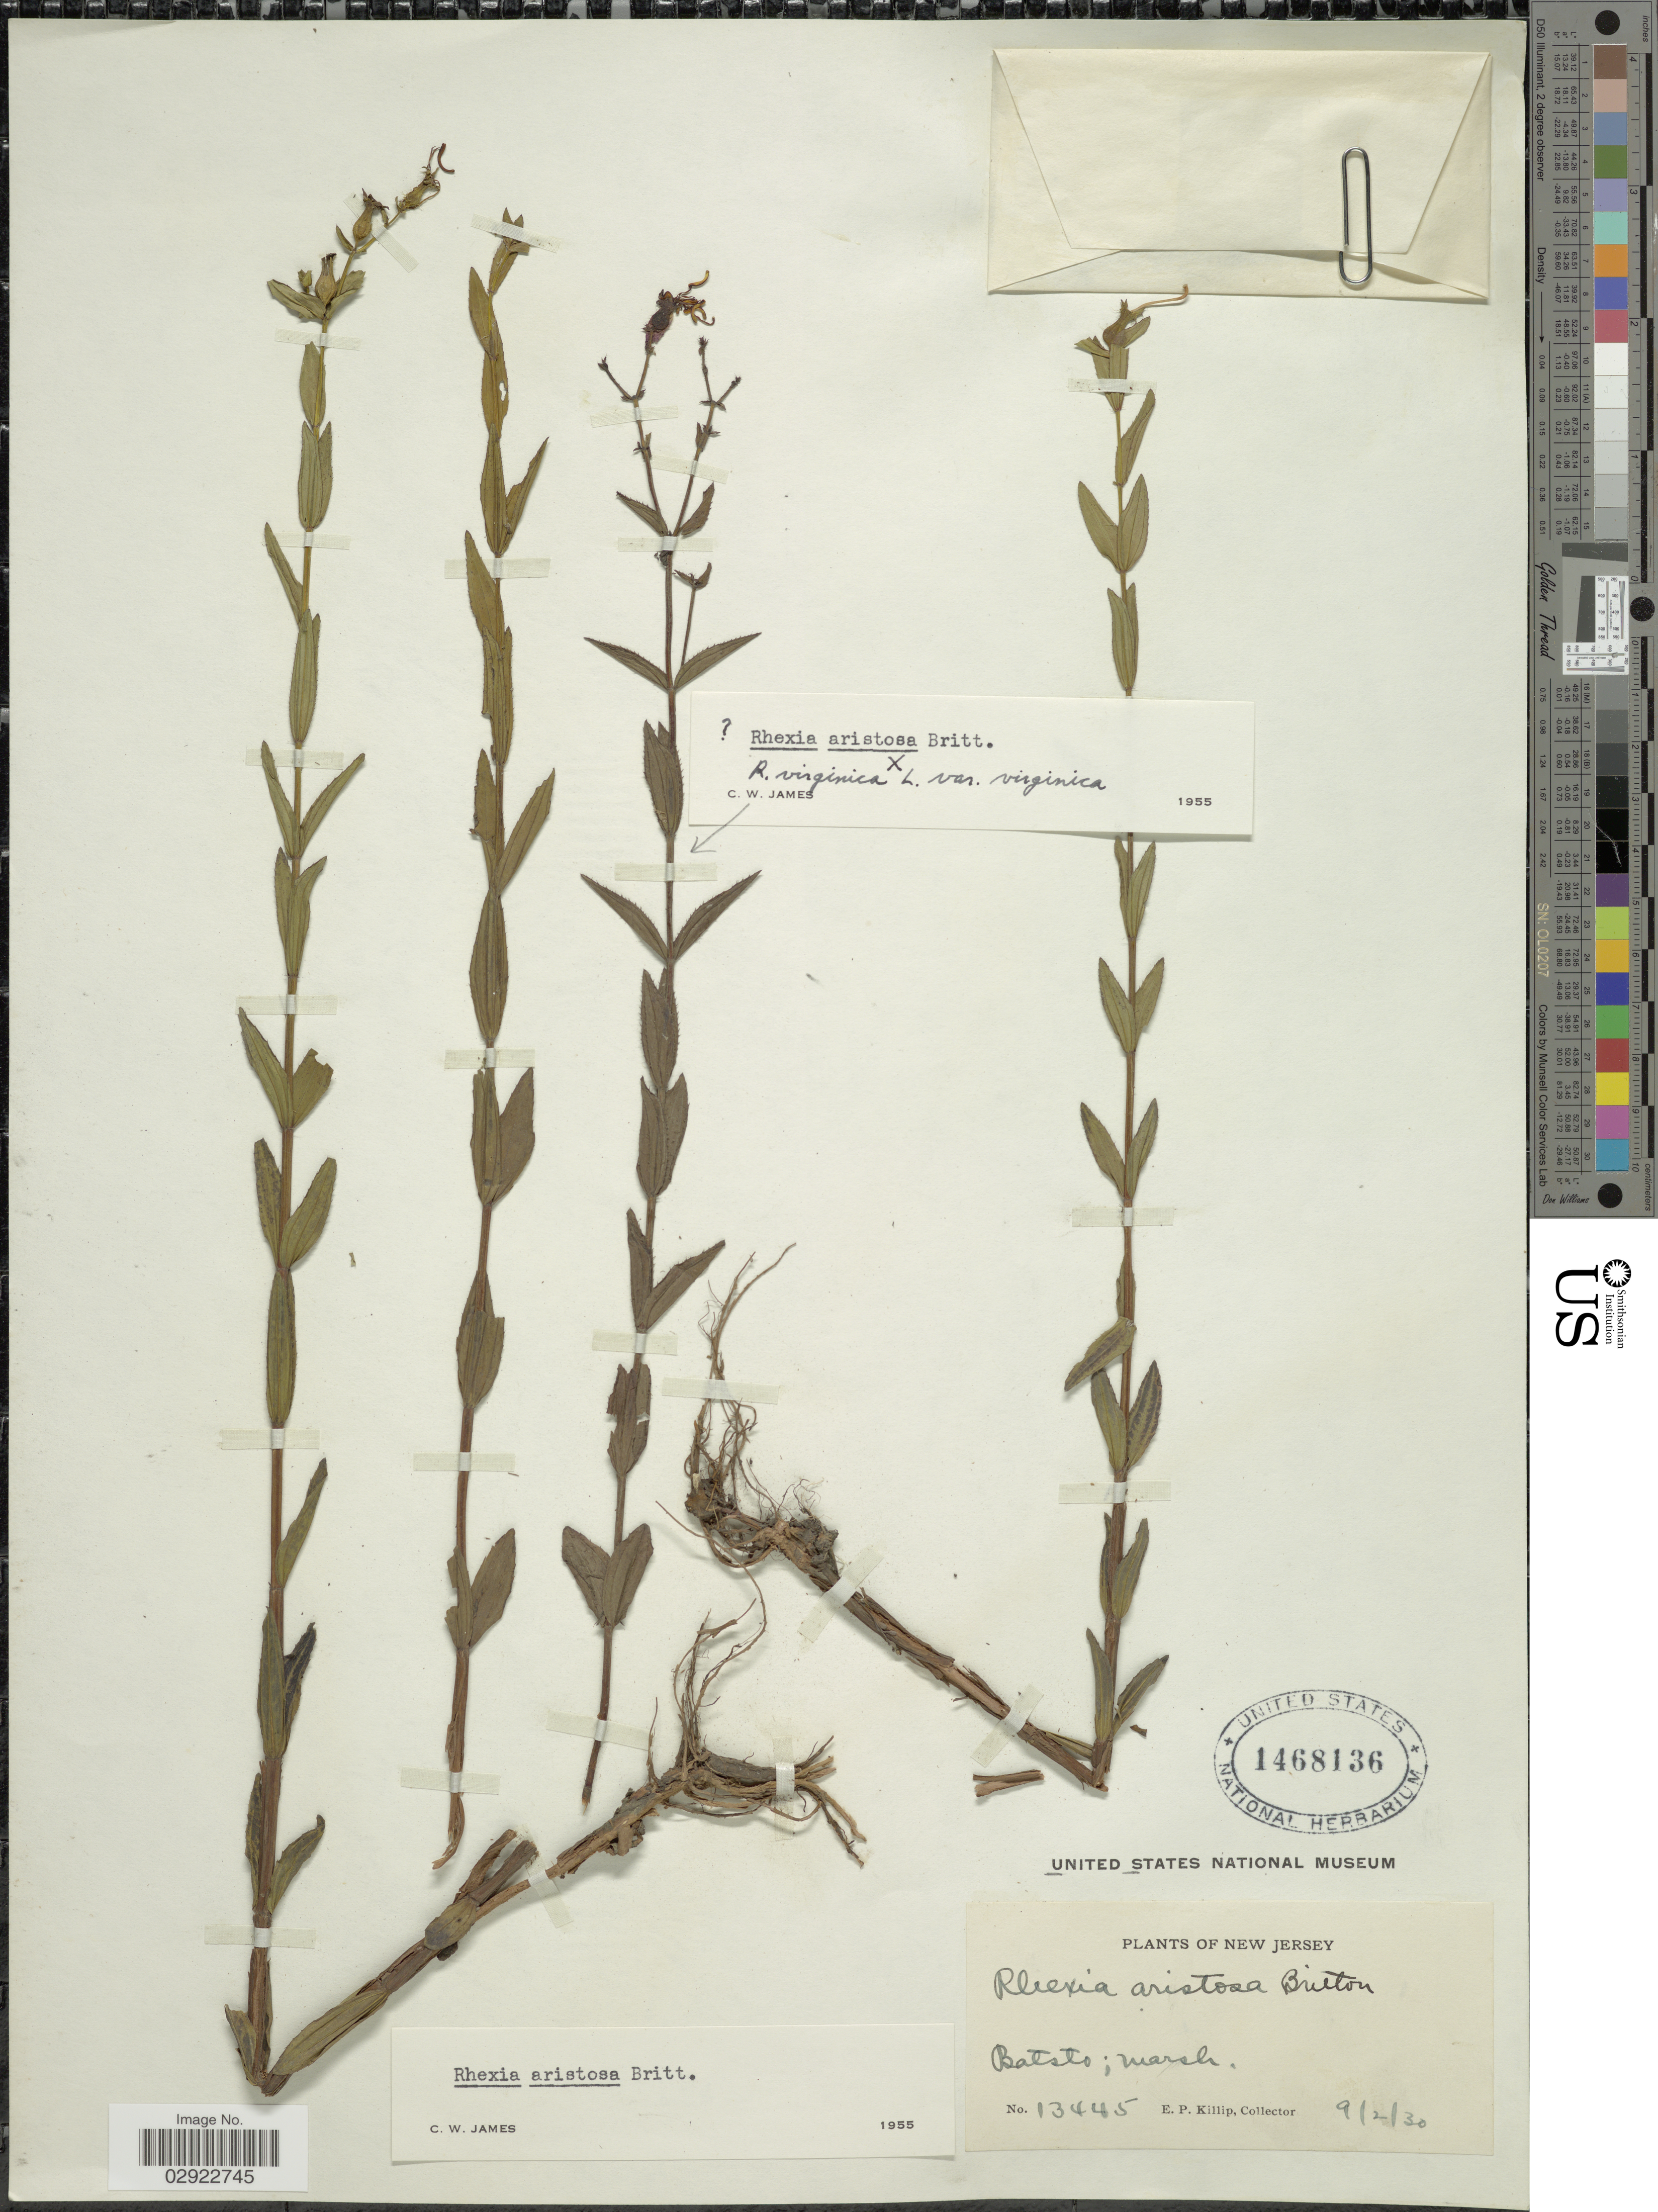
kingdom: Plantae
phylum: Tracheophyta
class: Magnoliopsida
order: Myrtales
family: Melastomataceae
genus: Rhexia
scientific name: Rhexia aristosa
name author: Britton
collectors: E. P. Killip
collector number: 13445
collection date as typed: Transcribed d/m/y: 2/9/30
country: United States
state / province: New Jersey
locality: Batsto.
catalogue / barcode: US 1468136